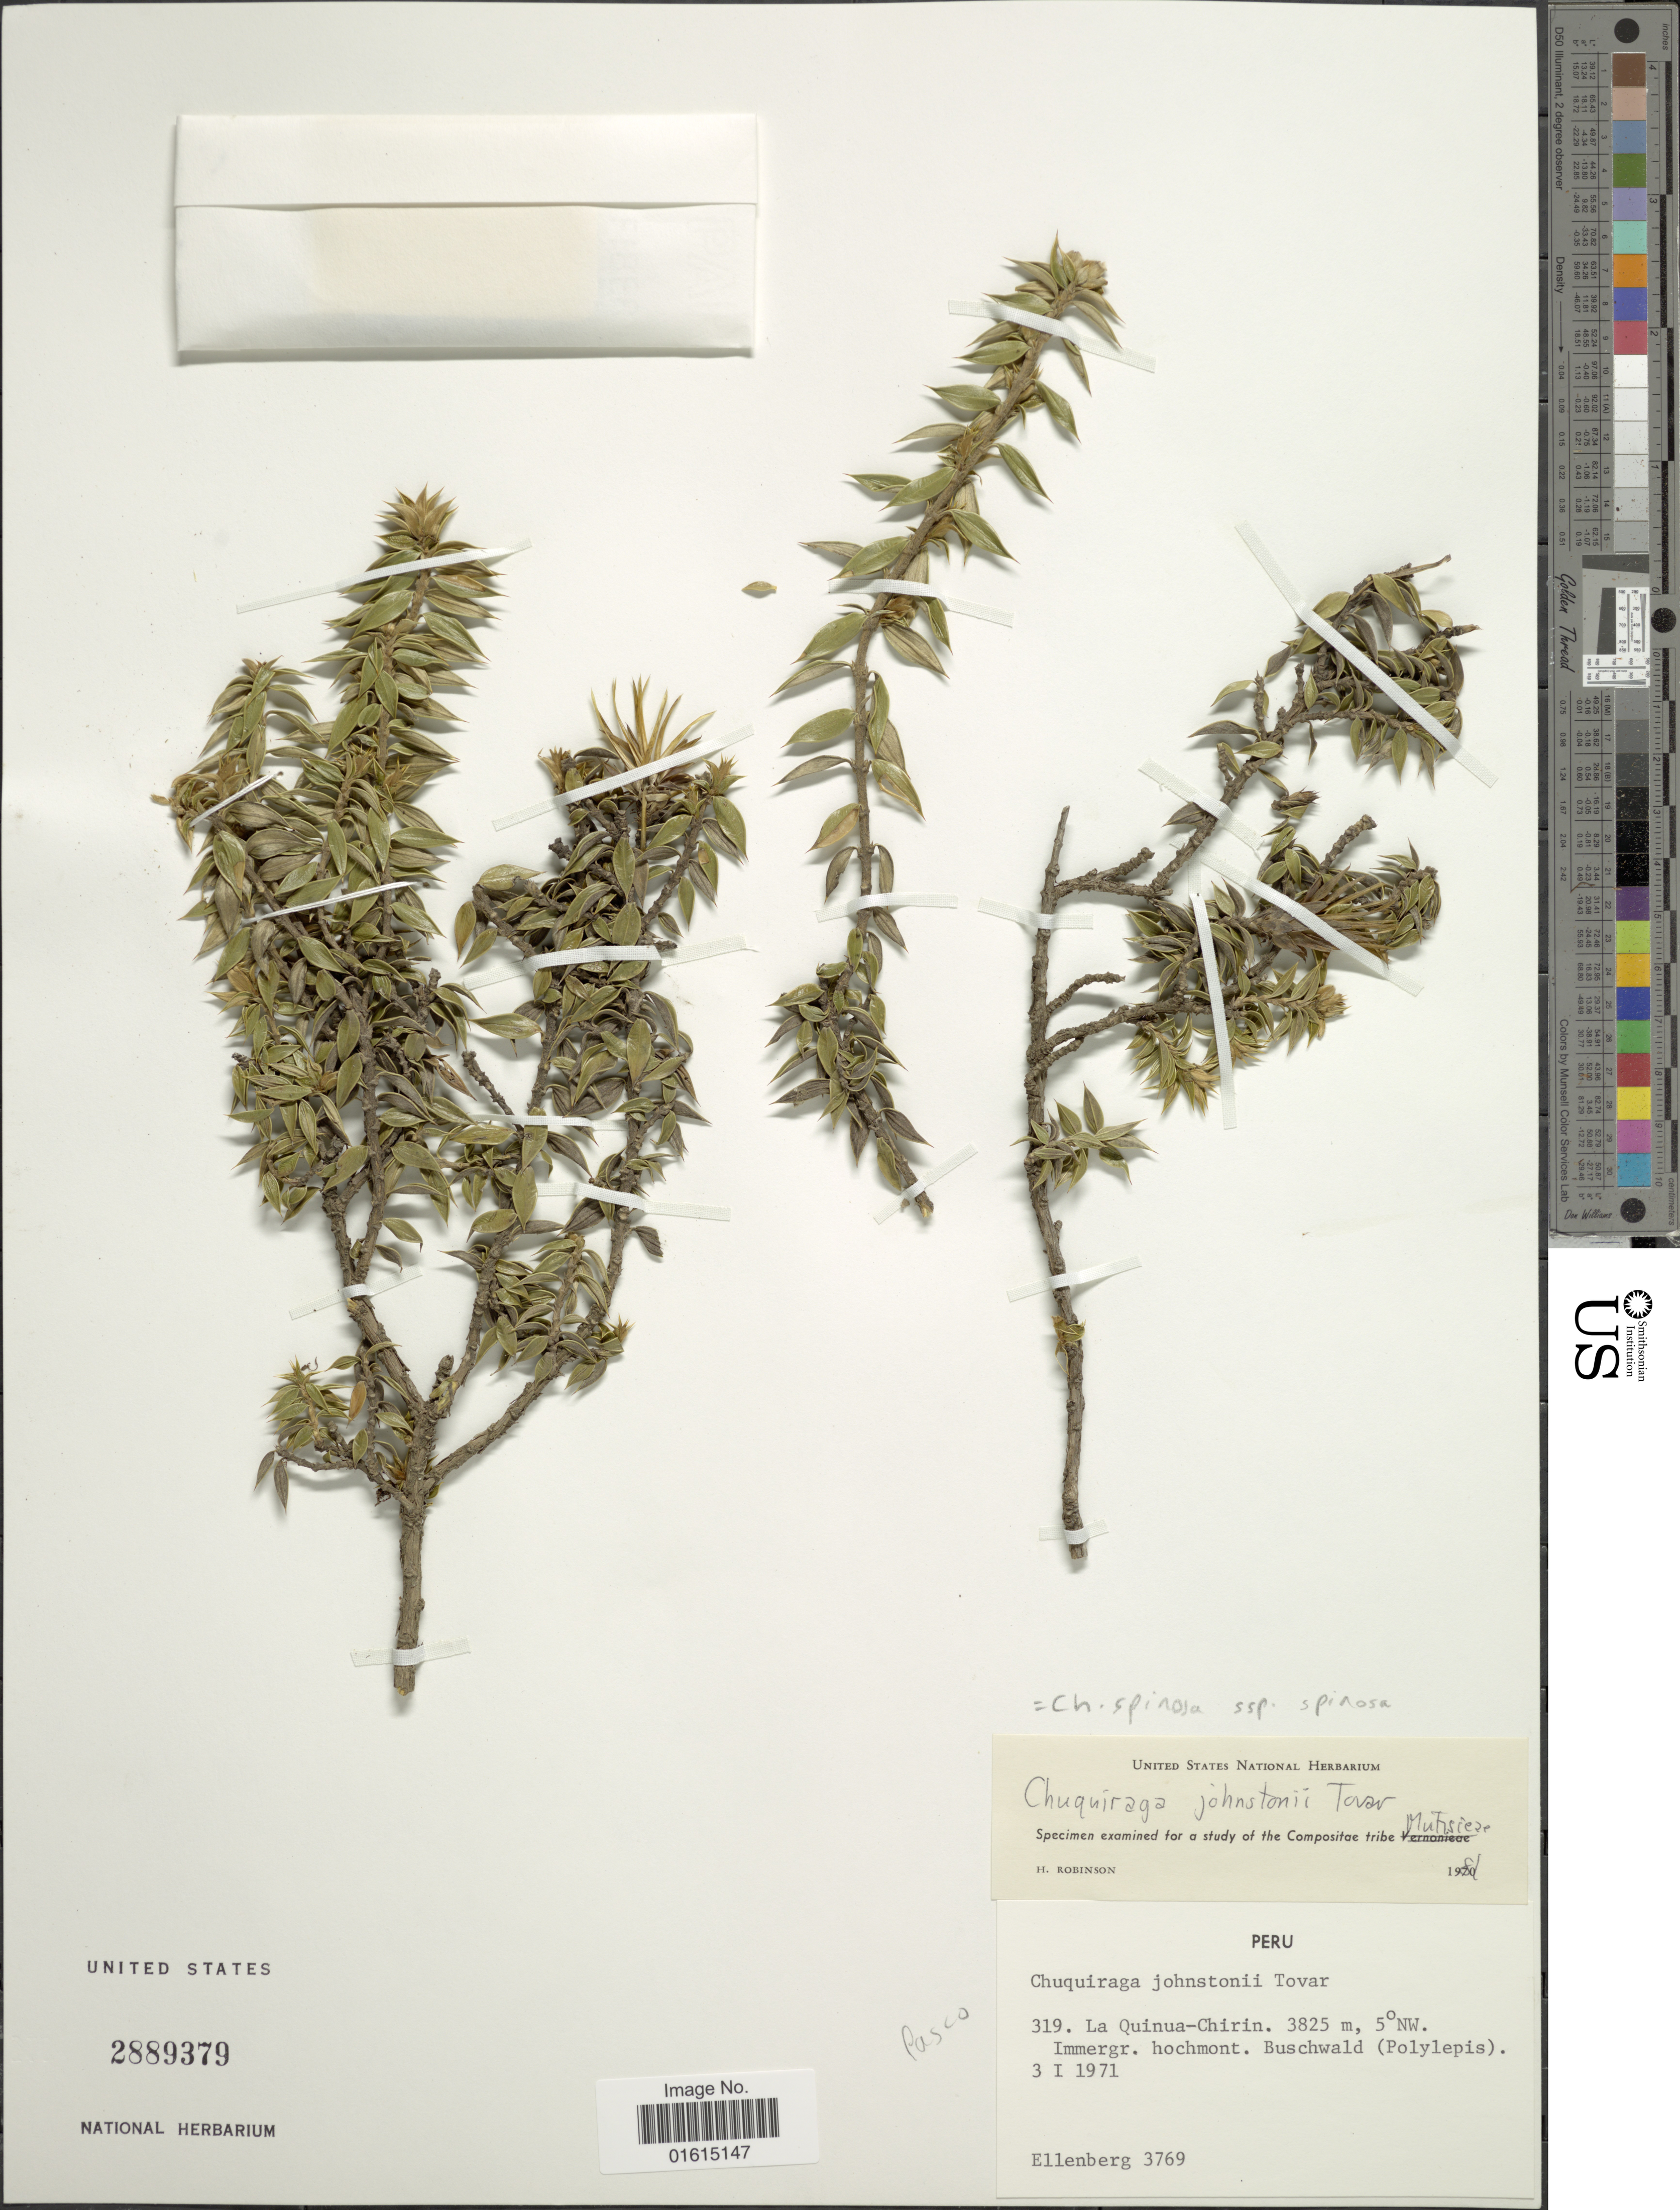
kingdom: Plantae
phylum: Tracheophyta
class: Magnoliopsida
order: Asterales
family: Asteraceae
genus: Chuquiraga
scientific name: Chuquiraga spinosa subsp. spinosa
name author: Less.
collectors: H. Ellenberg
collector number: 3769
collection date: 1971-01-03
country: Peru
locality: La Quinua-Chirin, 5° NW [unsure placement]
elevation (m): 3825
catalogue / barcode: US 2889379